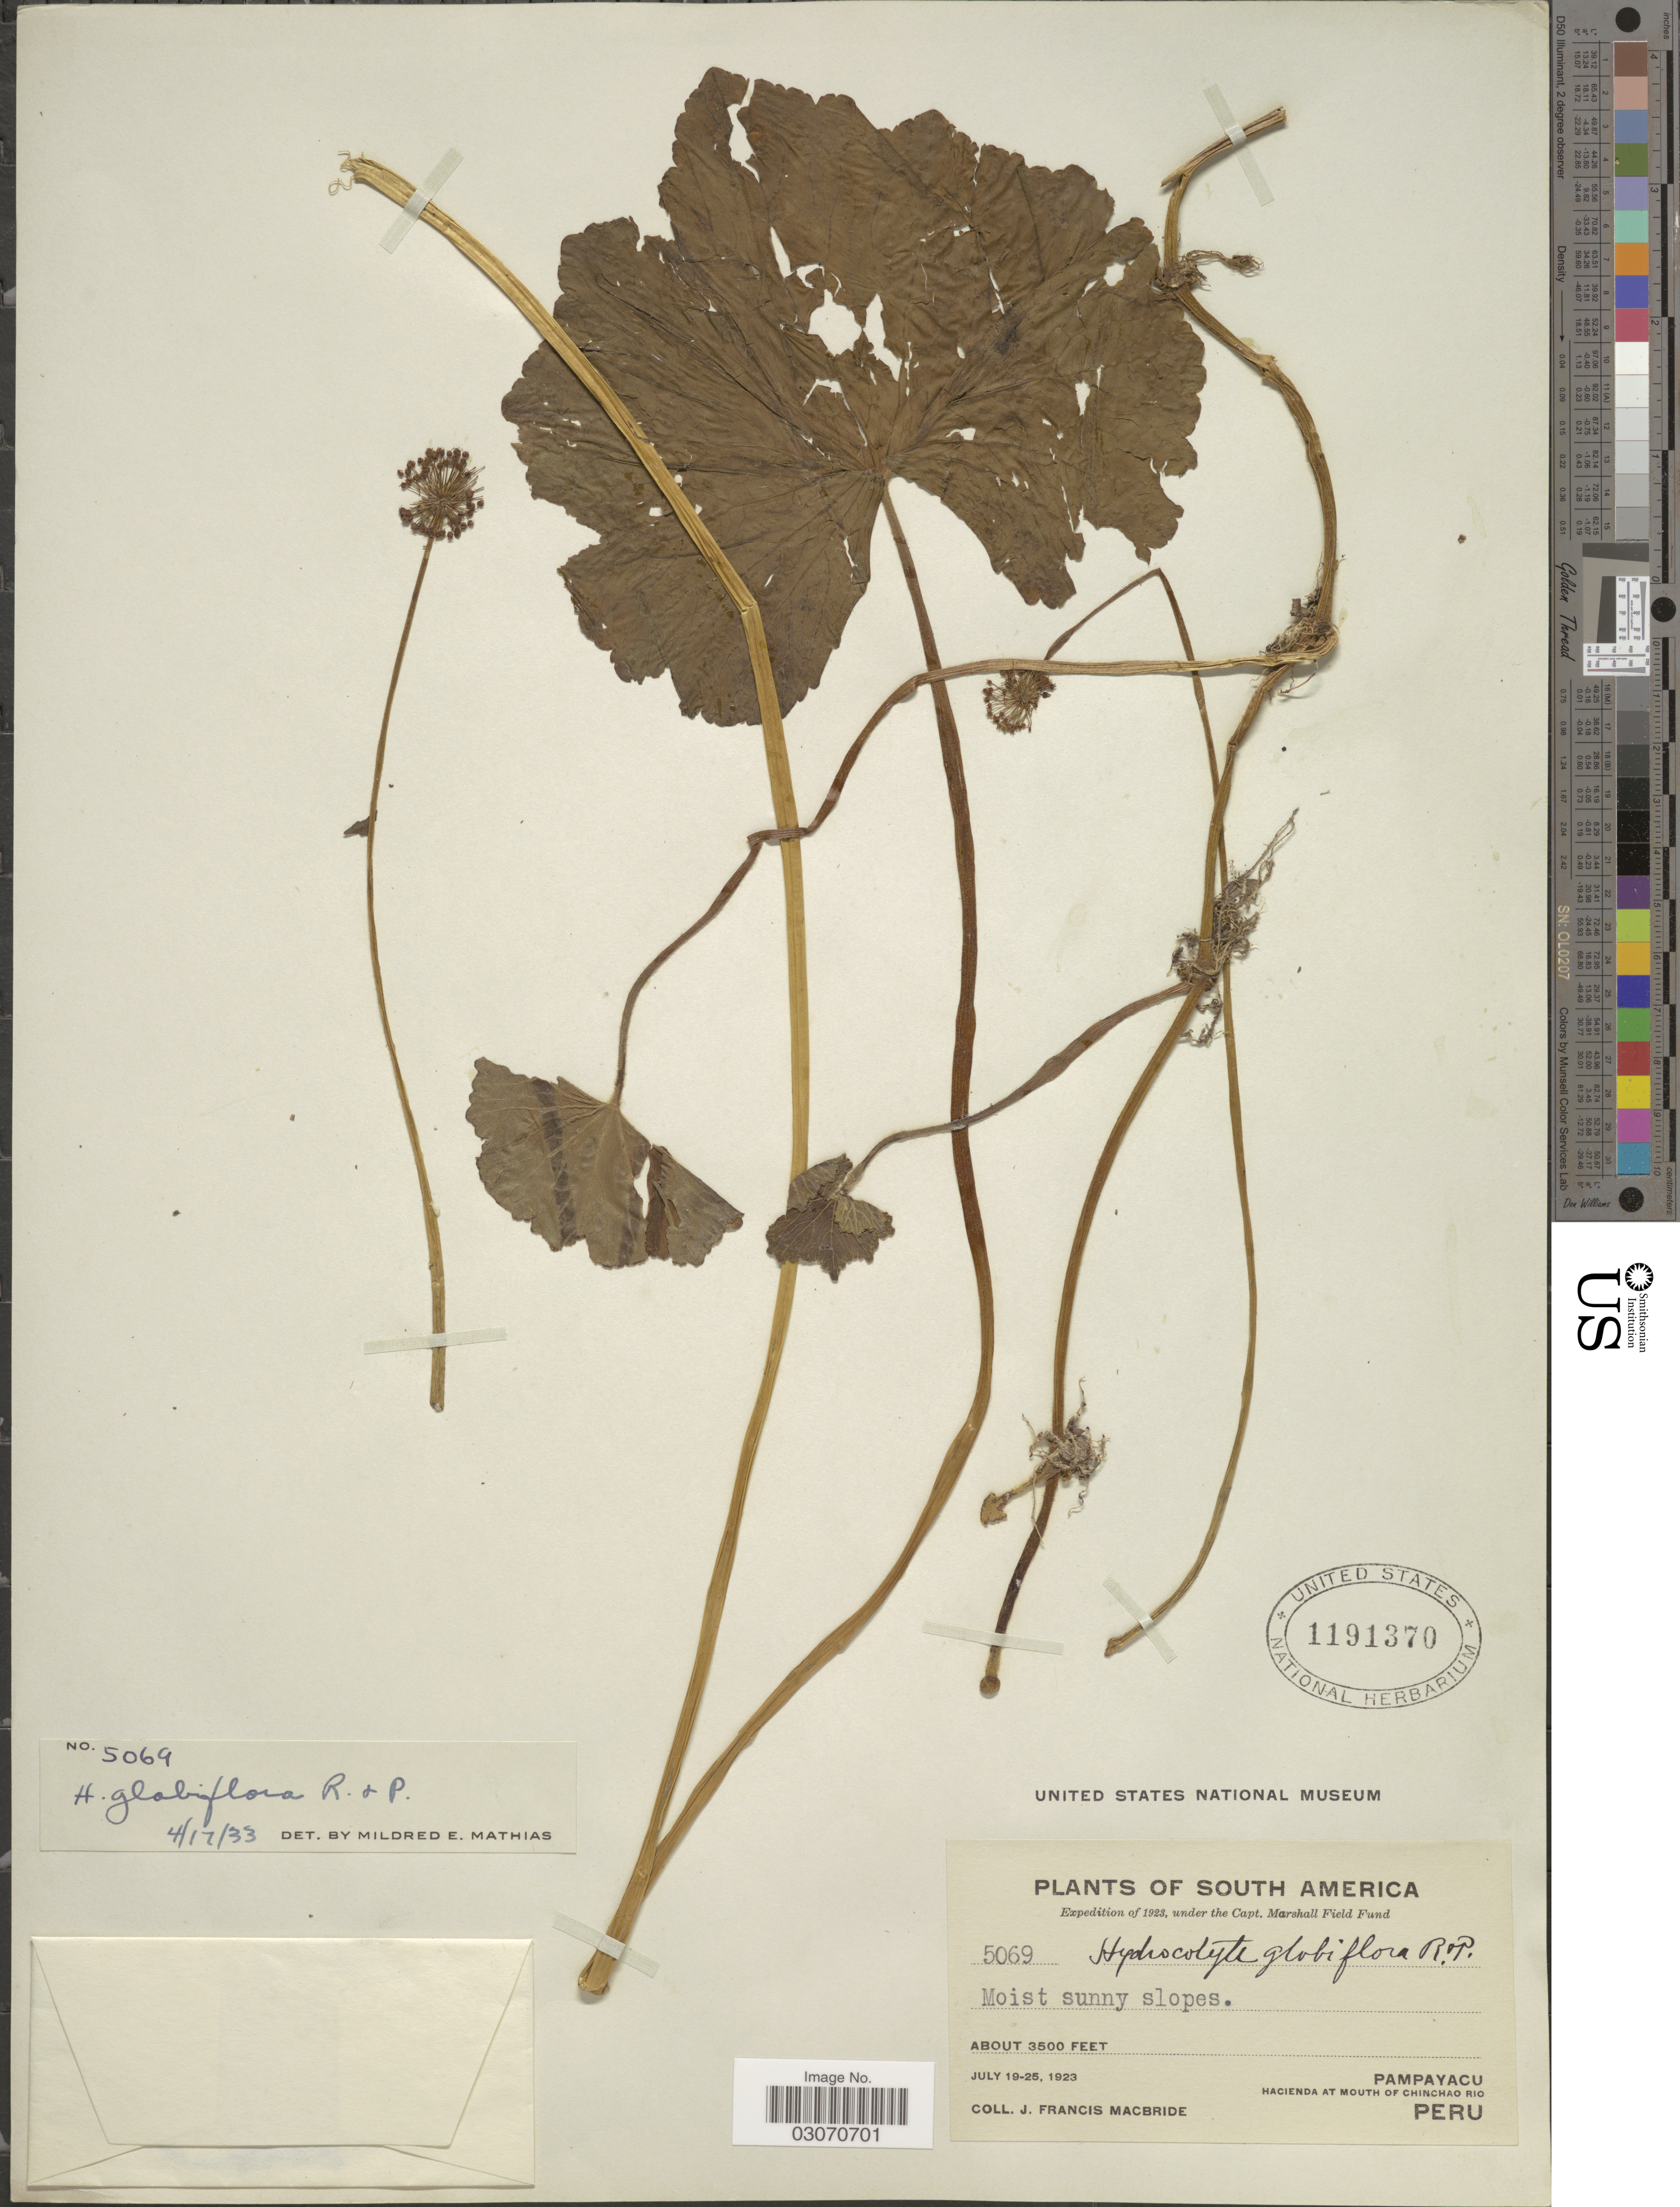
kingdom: Plantae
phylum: Tracheophyta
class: Magnoliopsida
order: Apiales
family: Araliaceae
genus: Hydrocotyle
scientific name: Hydrocotyle globiflora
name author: Ruiz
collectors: J. F. Macbride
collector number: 5069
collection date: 1923-07-19/1923-07-25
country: Peru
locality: Pampayacu, Hacienda at mouth of Chinchao Rio.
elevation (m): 1067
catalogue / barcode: US 1191370